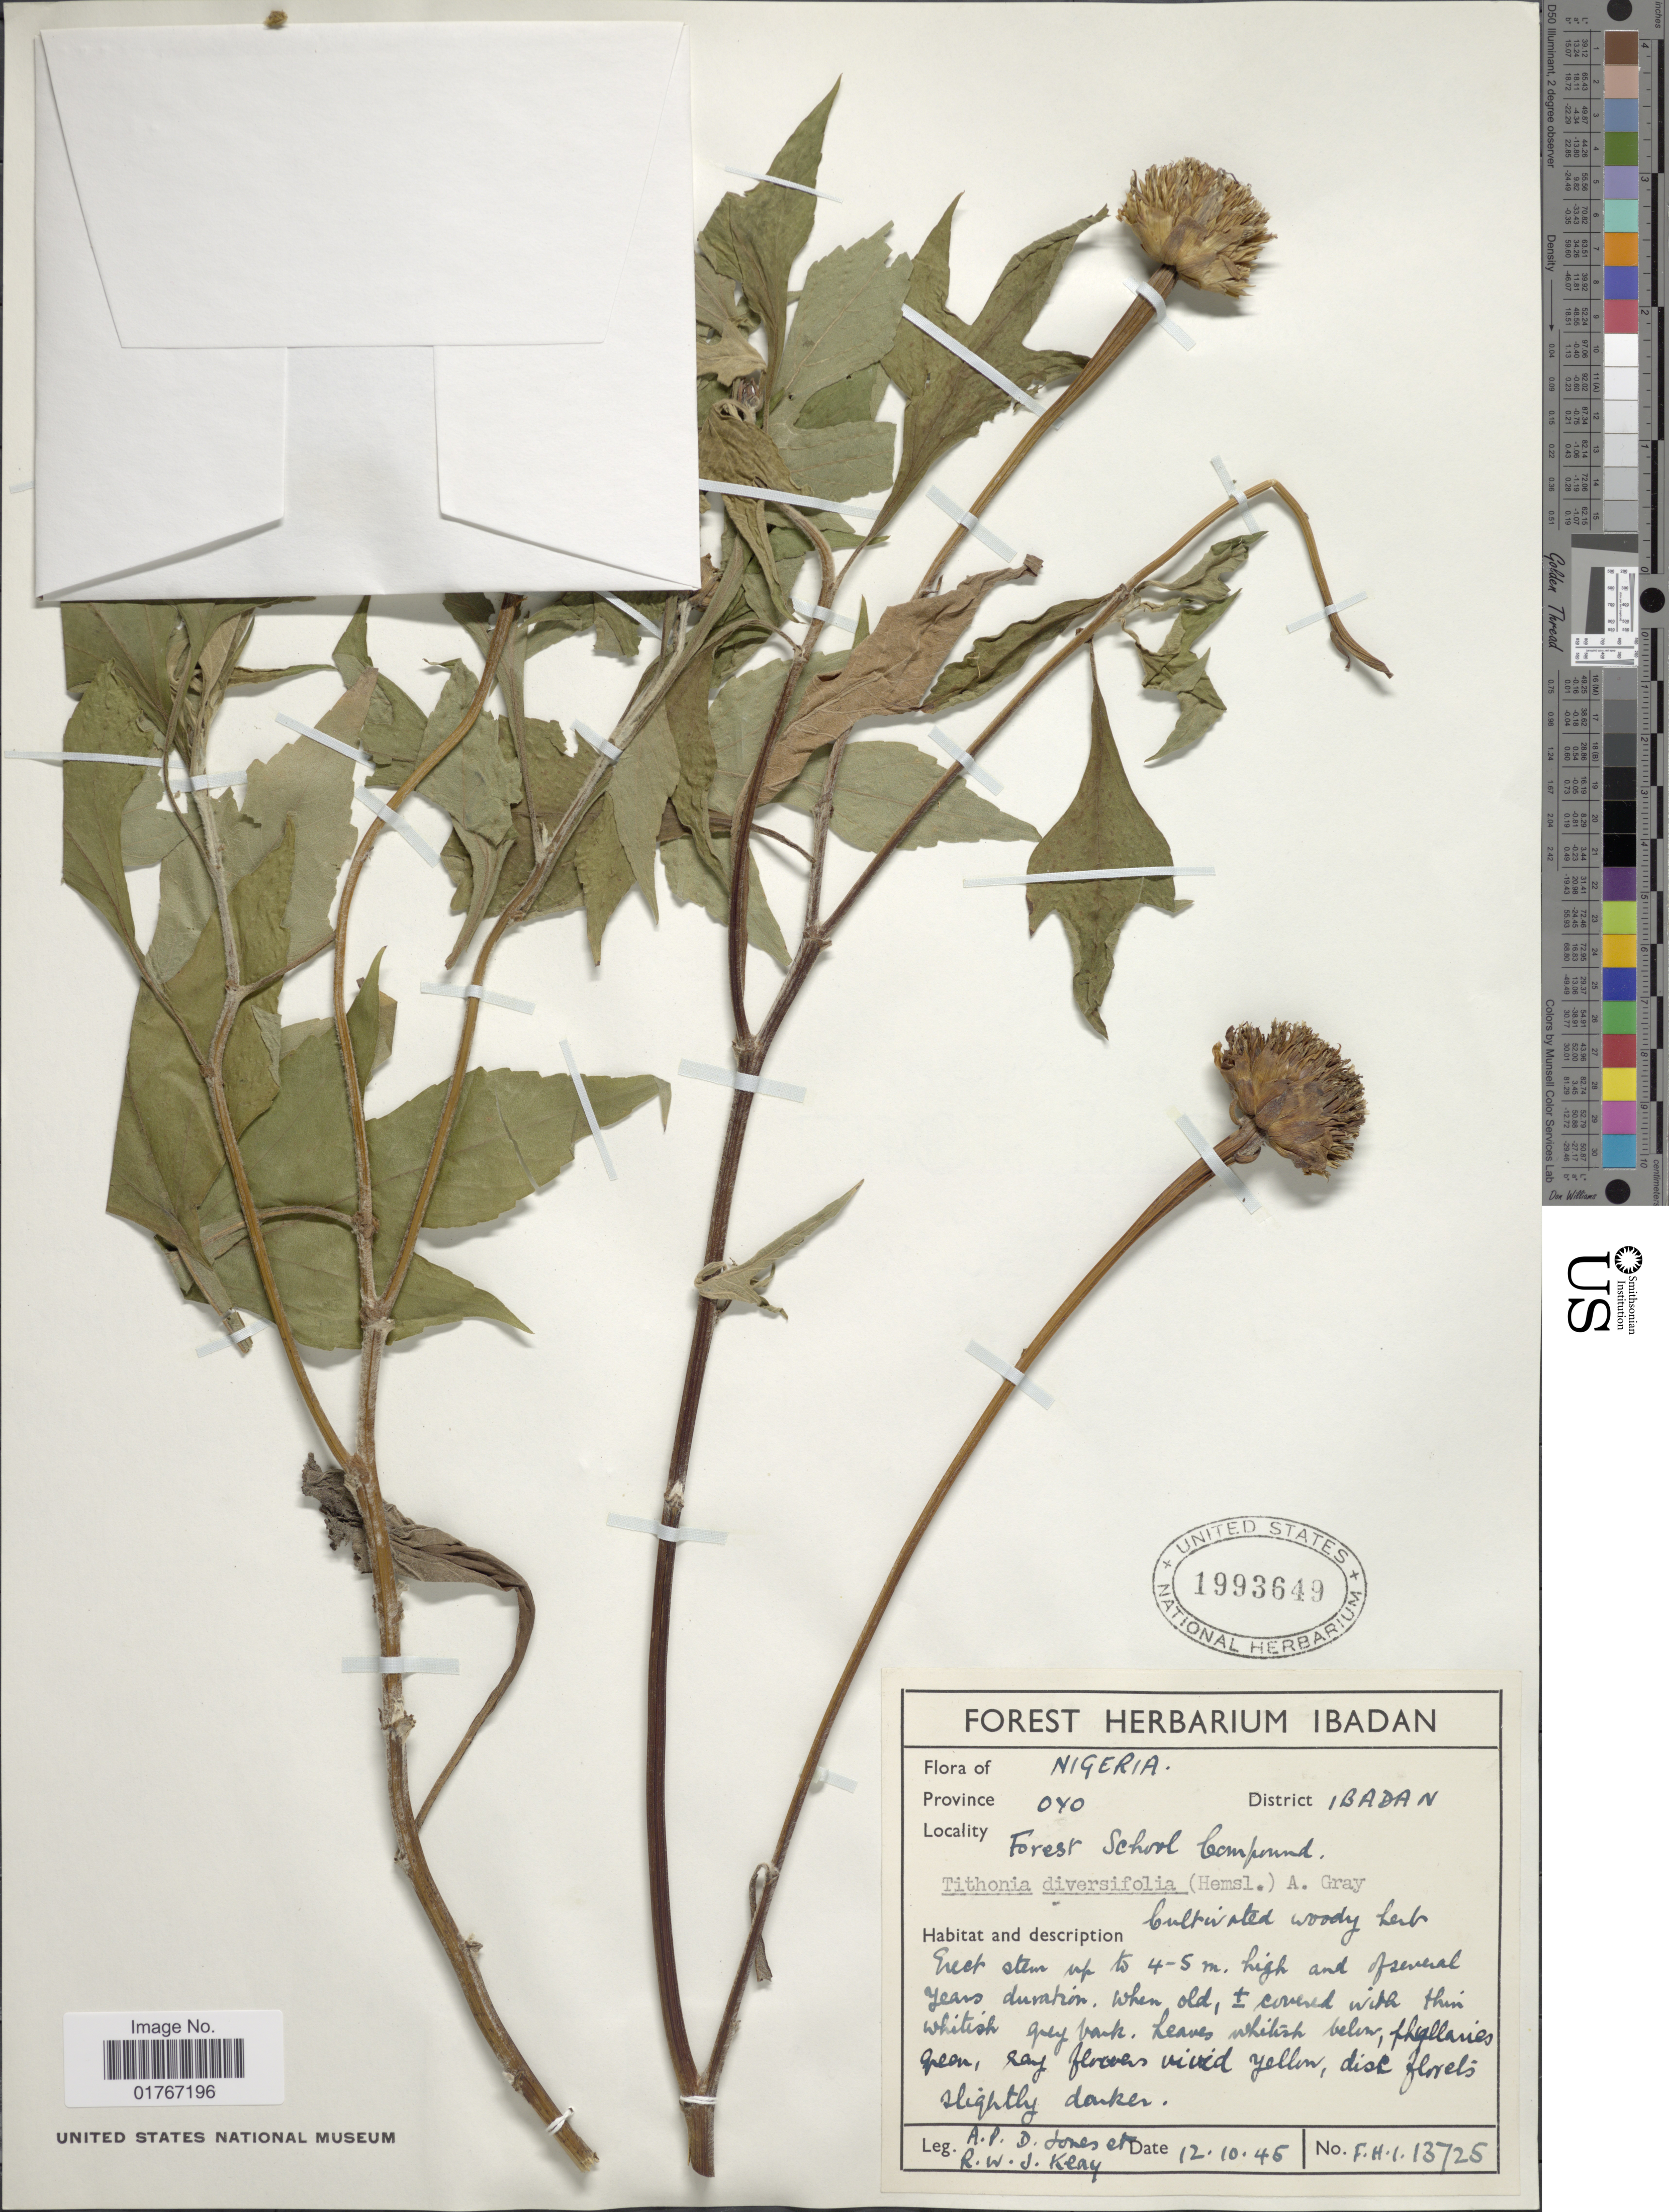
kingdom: Plantae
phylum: Tracheophyta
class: Magnoliopsida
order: Asterales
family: Asteraceae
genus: Tithonia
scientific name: Tithonia diversifolia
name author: (Hemsl.) A. Gray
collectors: A. P. Jones & R. W. Keay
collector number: F.H.I. 13725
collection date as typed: Transcribed d/m/y: 12/10/45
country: Nigeria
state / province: Oyo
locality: District Ibadan, Forest School Compound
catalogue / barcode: US 1993649